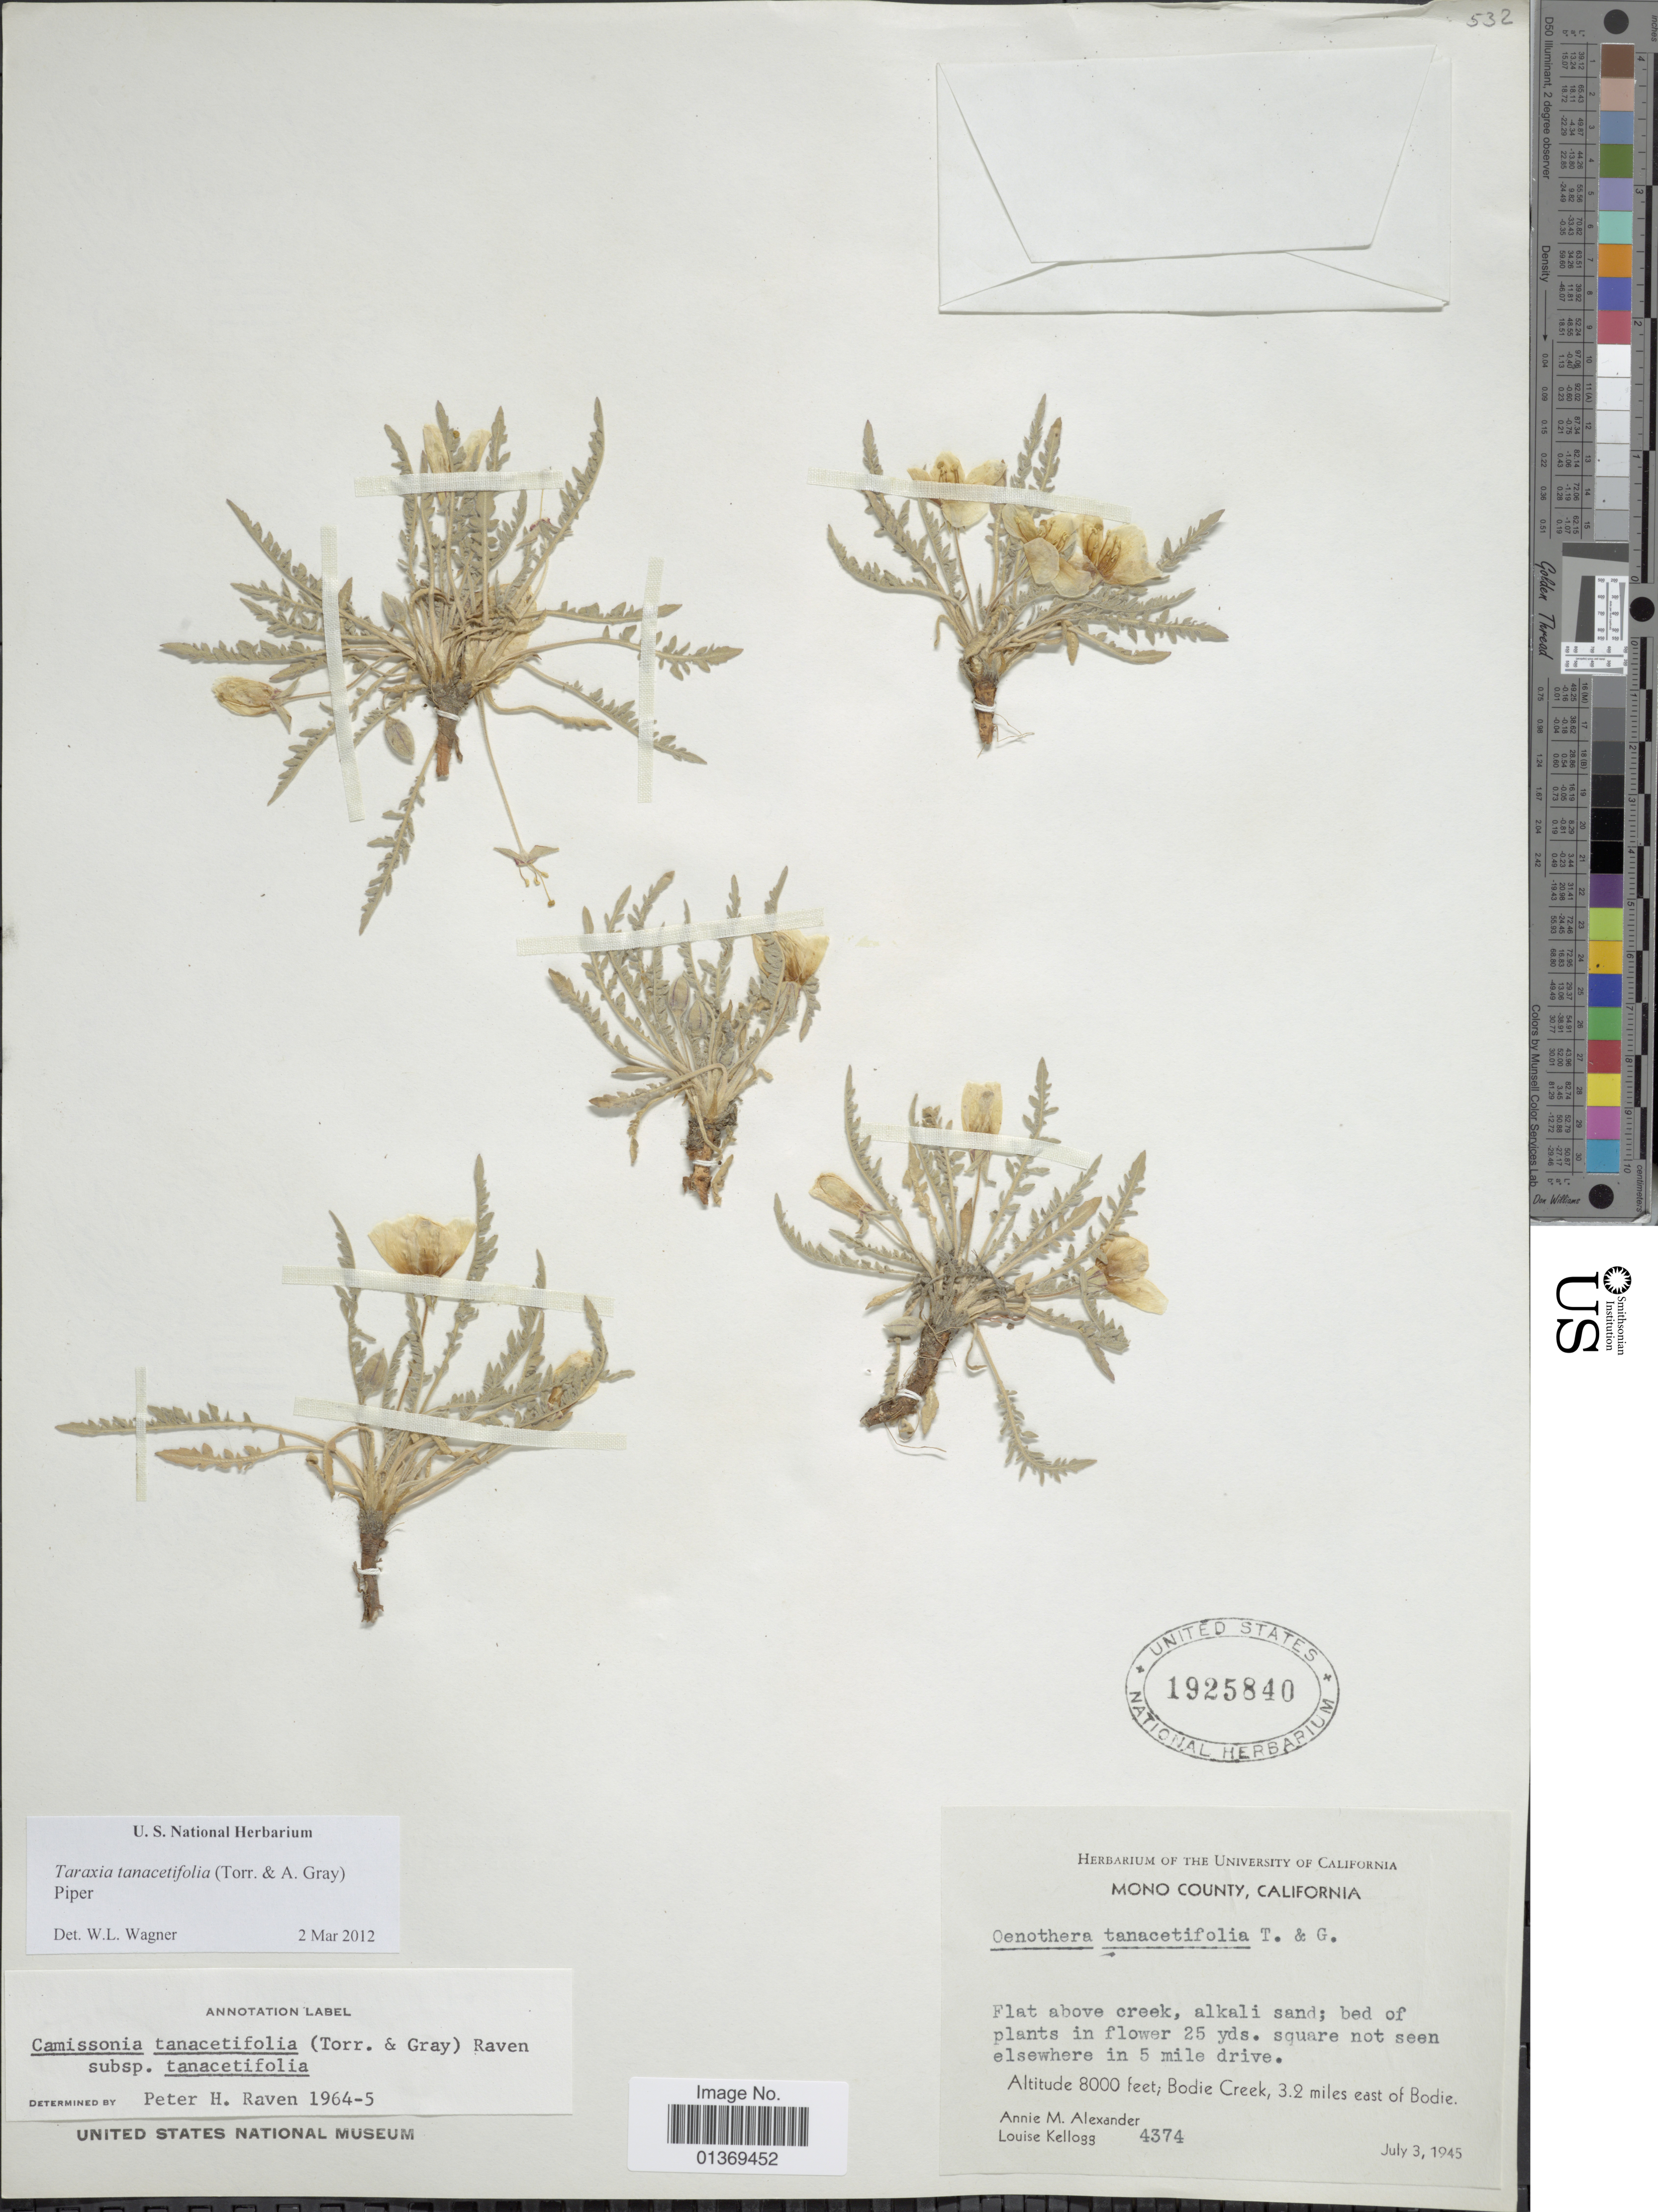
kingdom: Plantae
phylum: Tracheophyta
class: Magnoliopsida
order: Myrtales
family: Onagraceae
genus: Taraxia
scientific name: Taraxia tanacetifolia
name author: (Torr. & A. Gray) Piper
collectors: A. M. Alexander & L. Kellogg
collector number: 4374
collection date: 1945-07-03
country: United States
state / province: California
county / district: Mono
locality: Mono County, Bodie Creek, 3.2 miles East of Bodie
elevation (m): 2438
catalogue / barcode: US 1925840